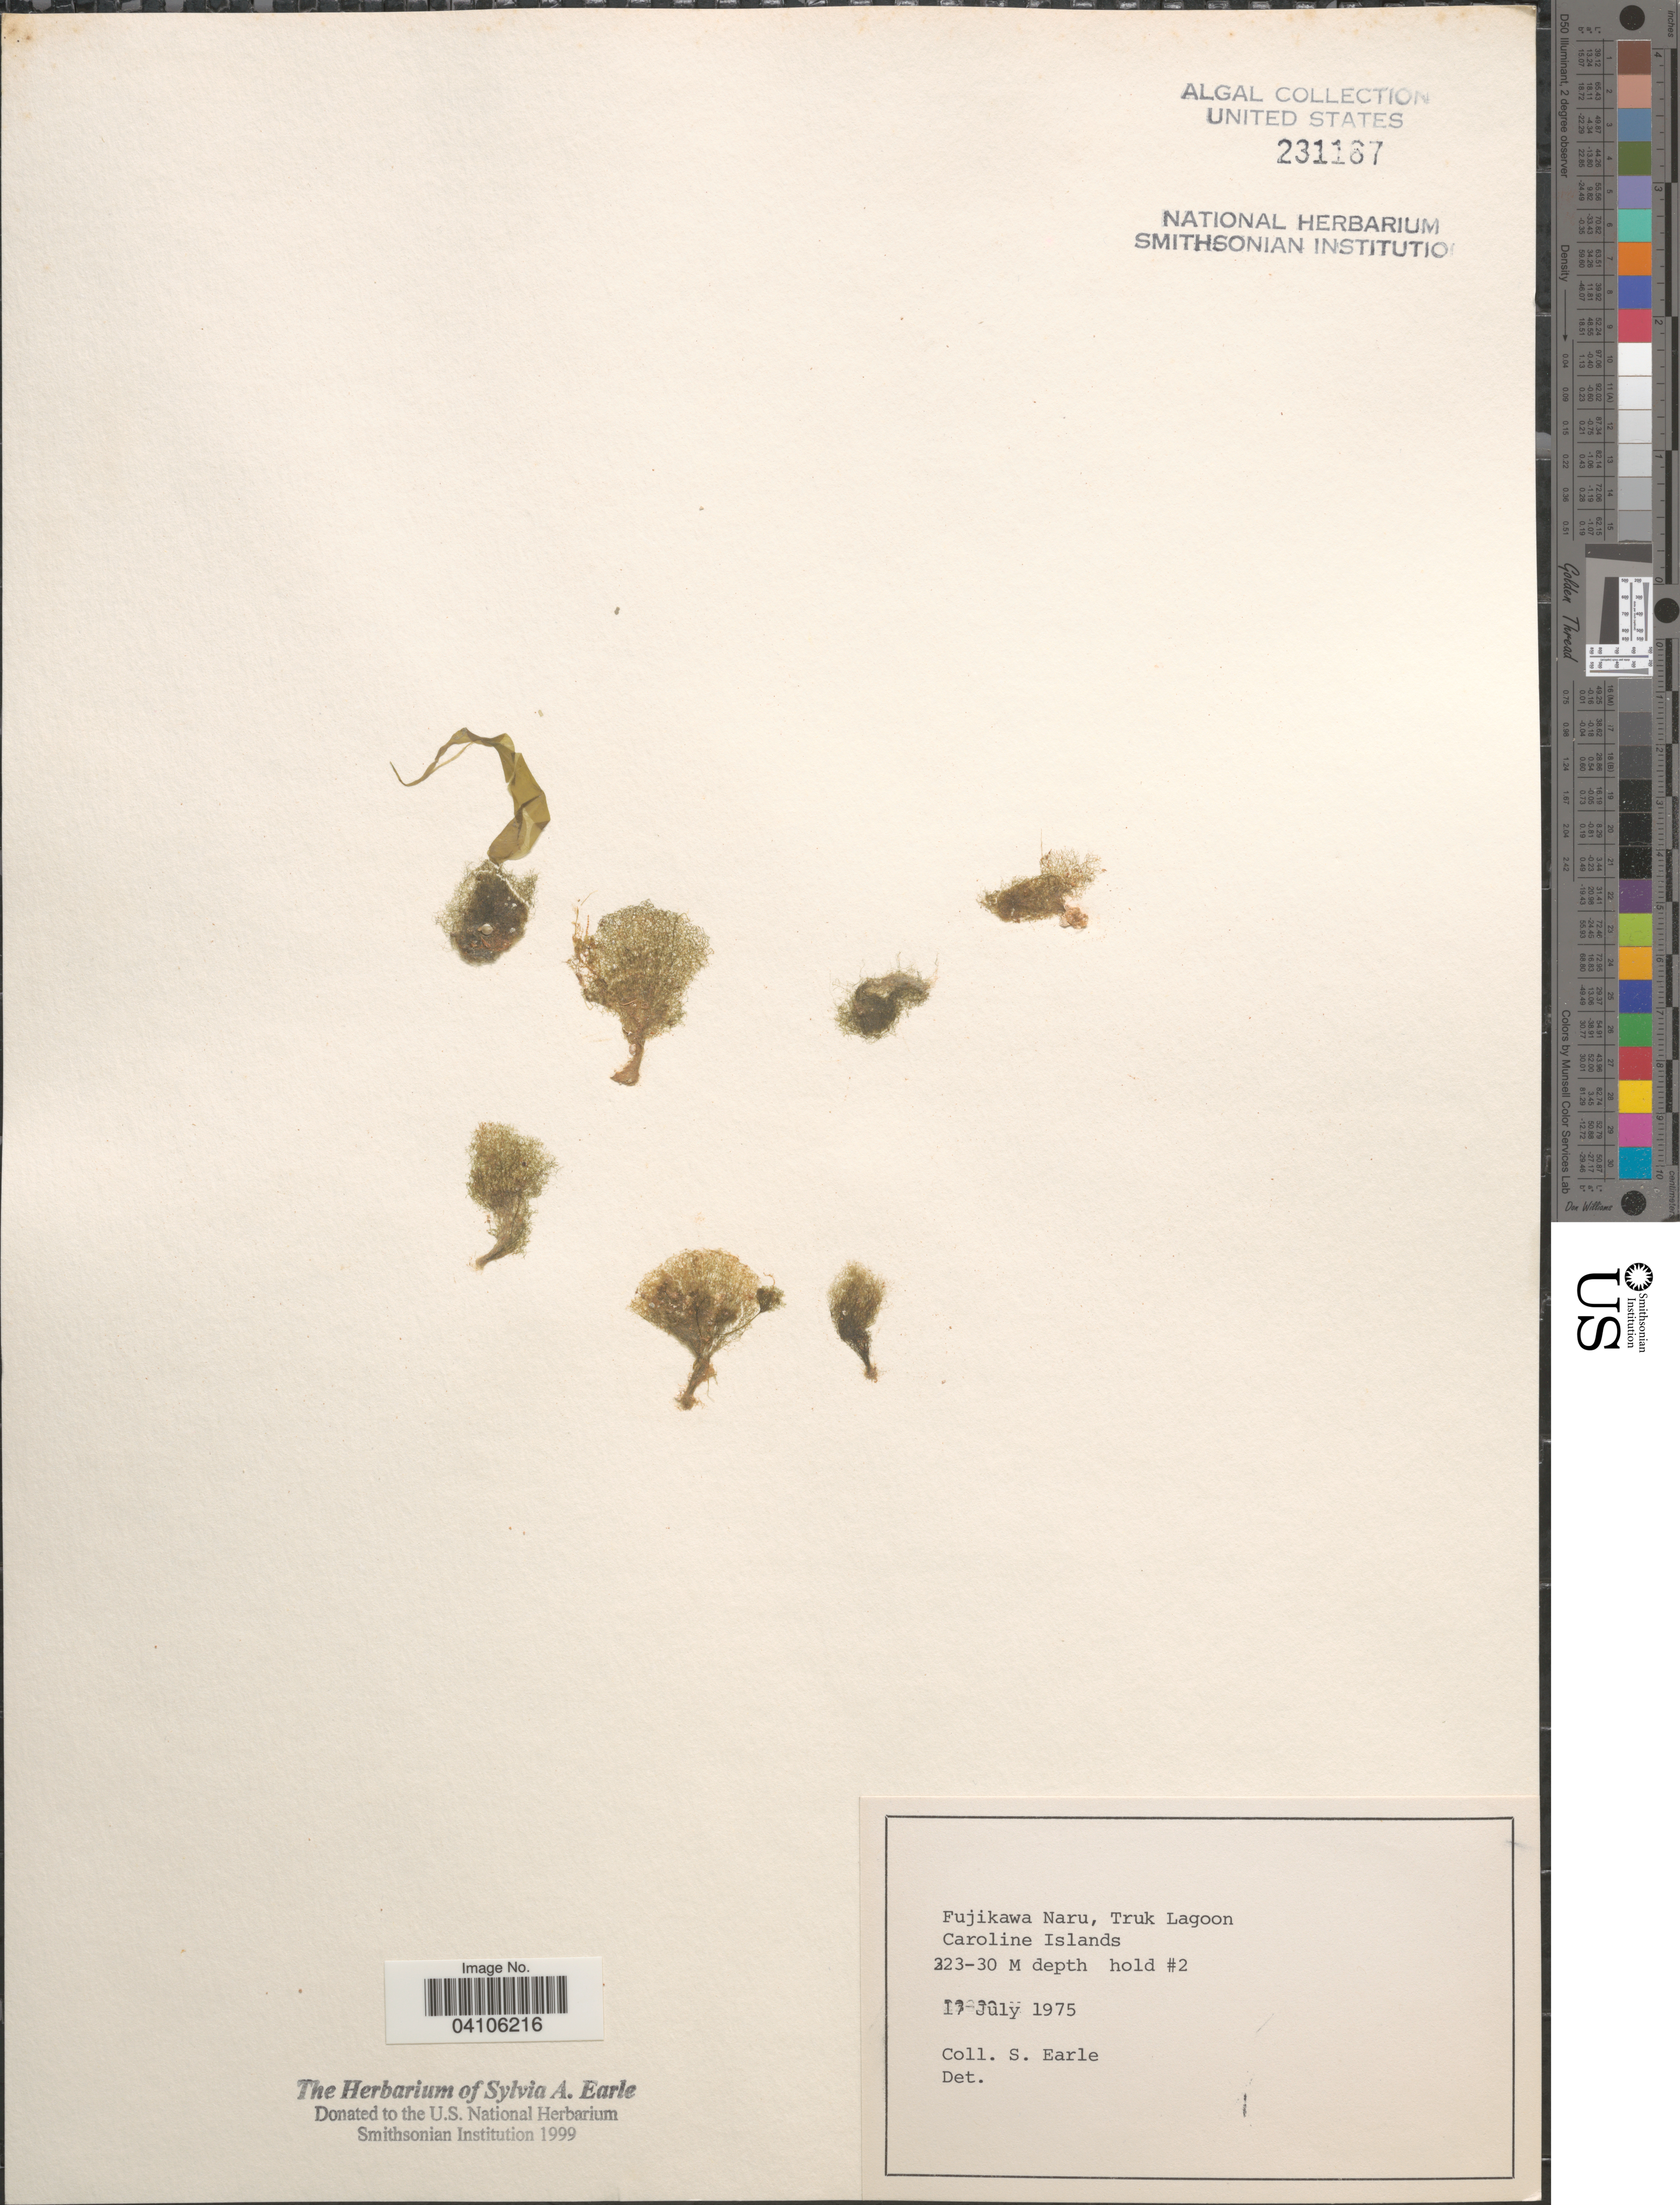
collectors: S. A. Earle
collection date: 1975-07-17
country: Micronesia, Federated States of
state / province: Truk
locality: Fujikawa Naru, Truk Lagoon. Caroline Islands. hold #2.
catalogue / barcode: US 231167